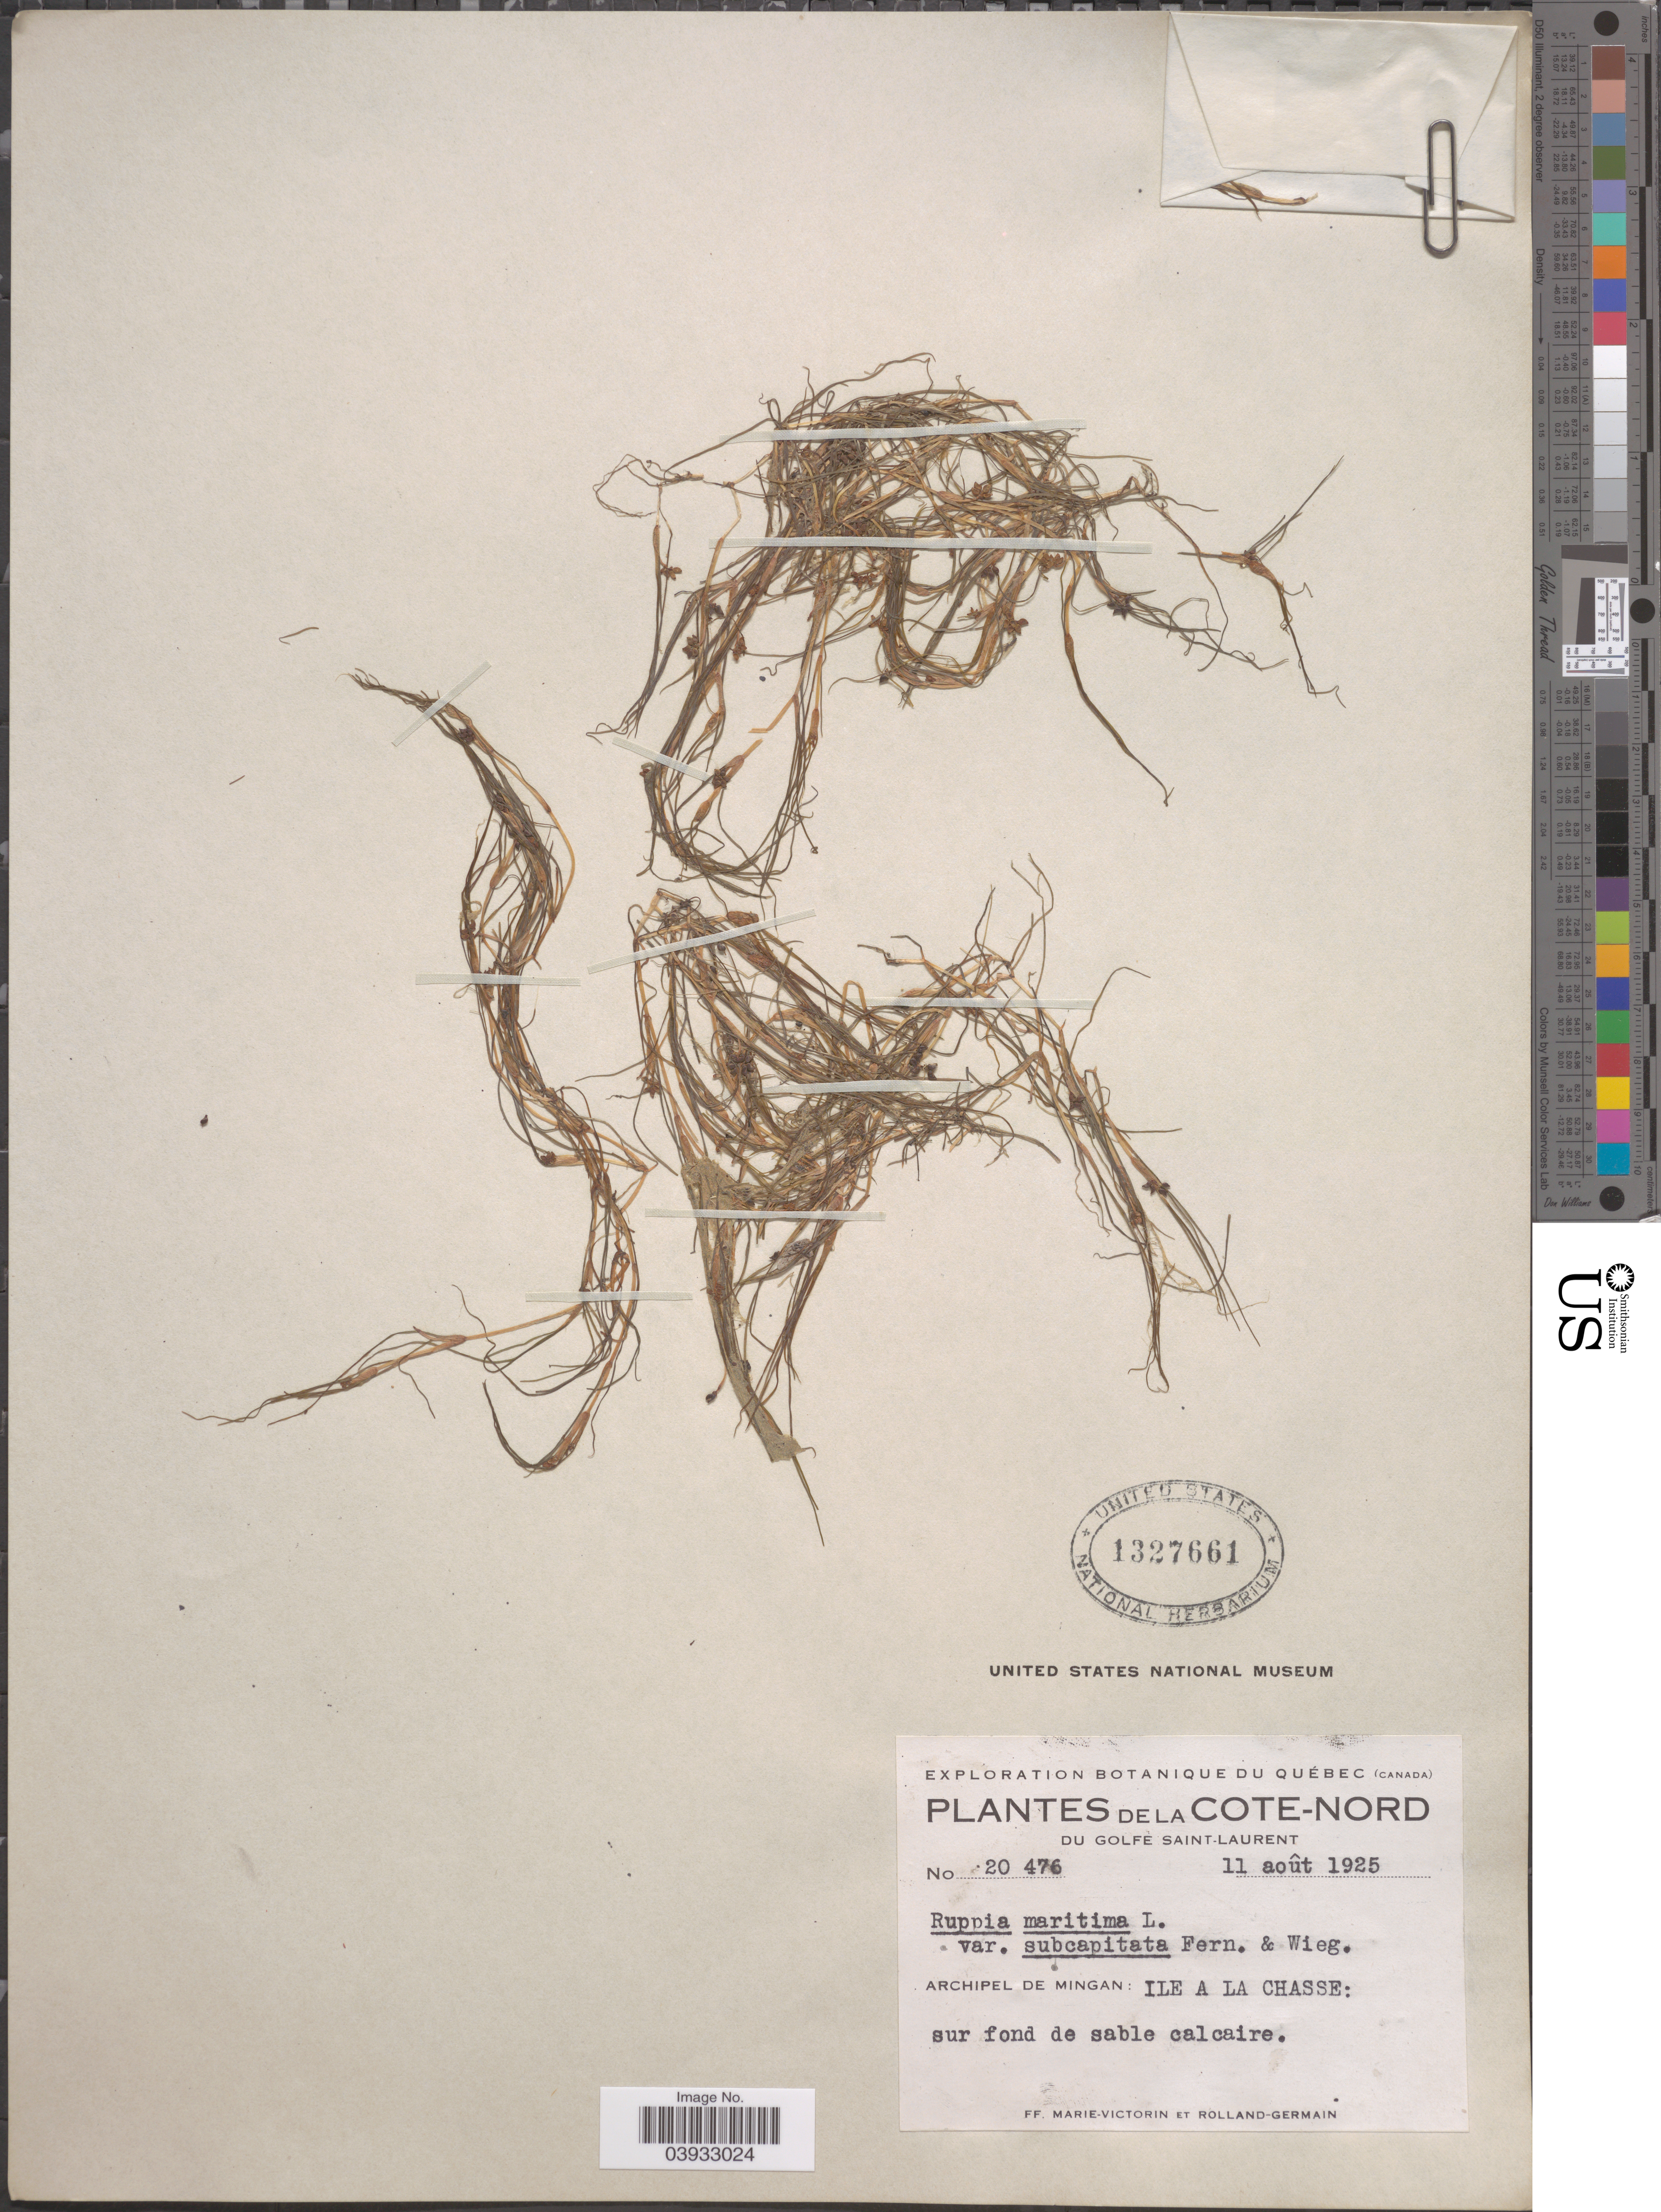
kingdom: Plantae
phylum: Tracheophyta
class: Liliopsida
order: Alismatales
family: Ruppiaceae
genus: Ruppia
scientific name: Ruppia maritima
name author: L.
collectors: F. Marie-Victorin & Rolland-Germain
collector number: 20476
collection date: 1925-08-11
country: Canada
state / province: Quebec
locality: La Cote-Nord du Golfe Saint-Laurent. Archipel de Mingan: Ile a La Chasse.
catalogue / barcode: US 1327661